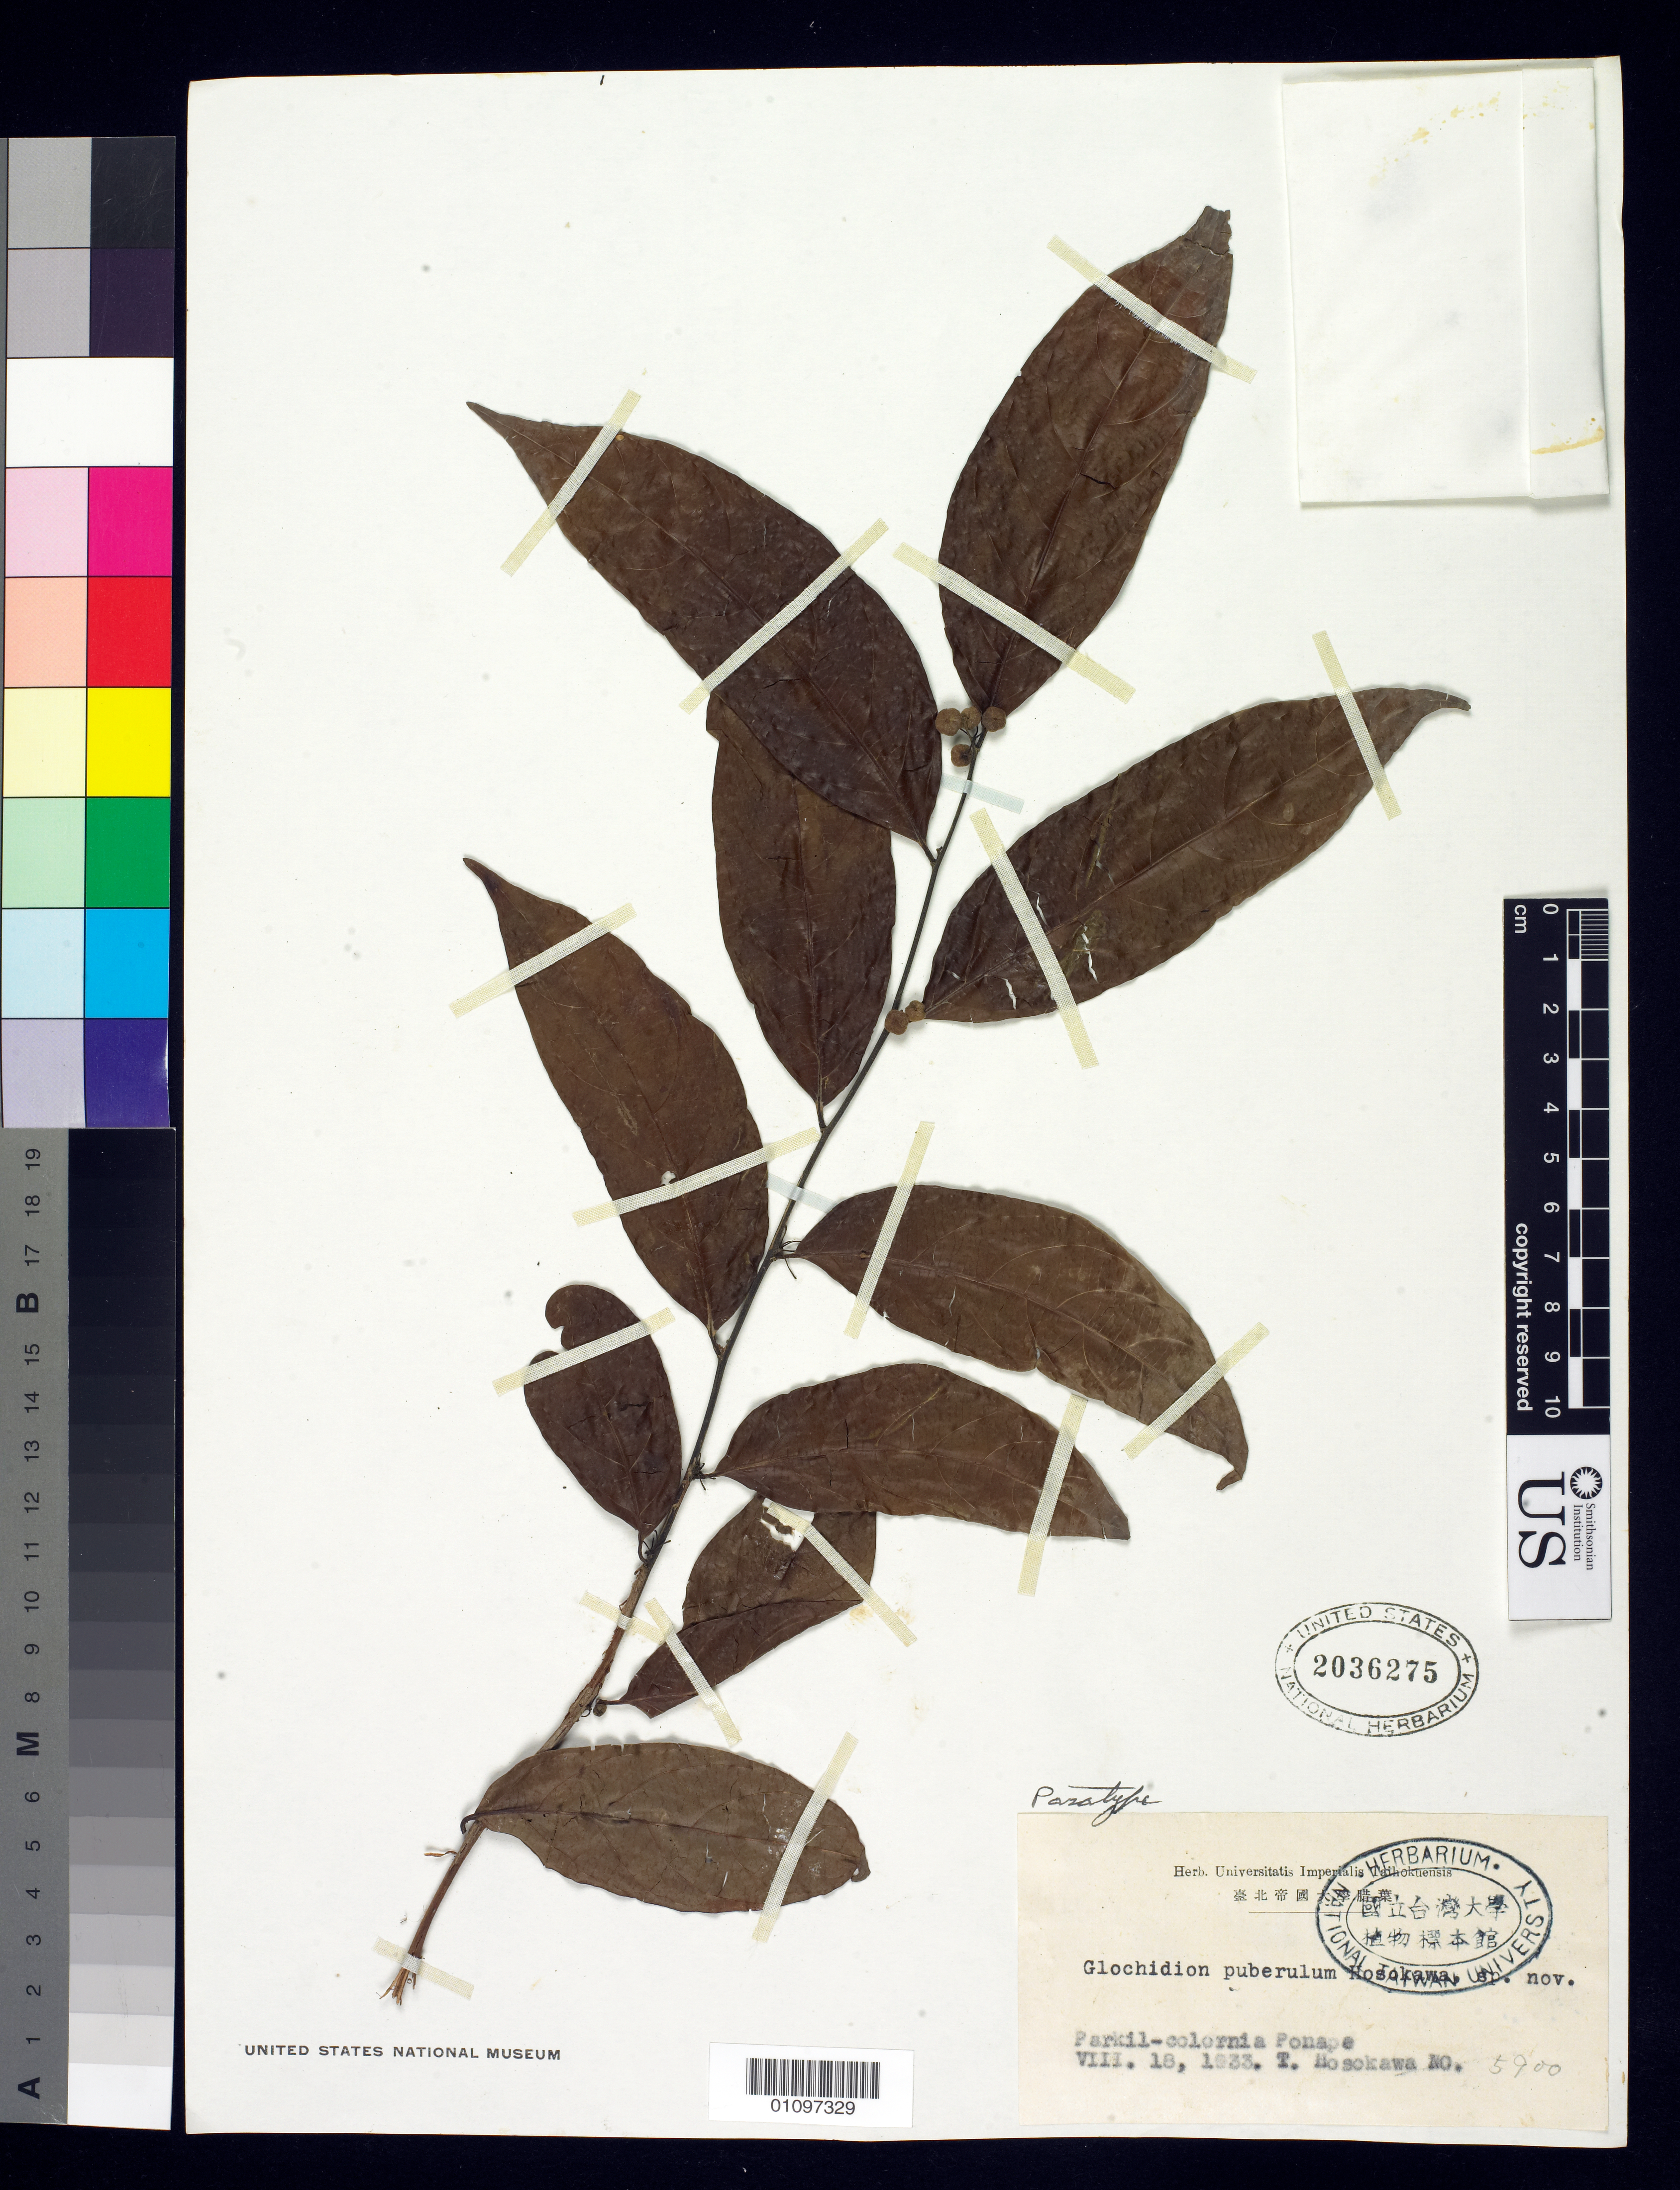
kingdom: Plantae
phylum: Tracheophyta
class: Magnoliopsida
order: Malpighiales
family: Phyllanthaceae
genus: Phyllanthus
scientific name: Phyllanthus senyavinianus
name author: (Glassman) W.L. Wagner & Lorence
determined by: Wagner, W. L., (BOT), Smithsonian Institution - National Museum of Natural History (UNITED STATES)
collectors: T. Hosokawa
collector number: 5900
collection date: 1933-08-18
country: Micronesia, Federated States of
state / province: Pohnpei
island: Pohnpei [Ponape]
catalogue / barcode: US 2036275